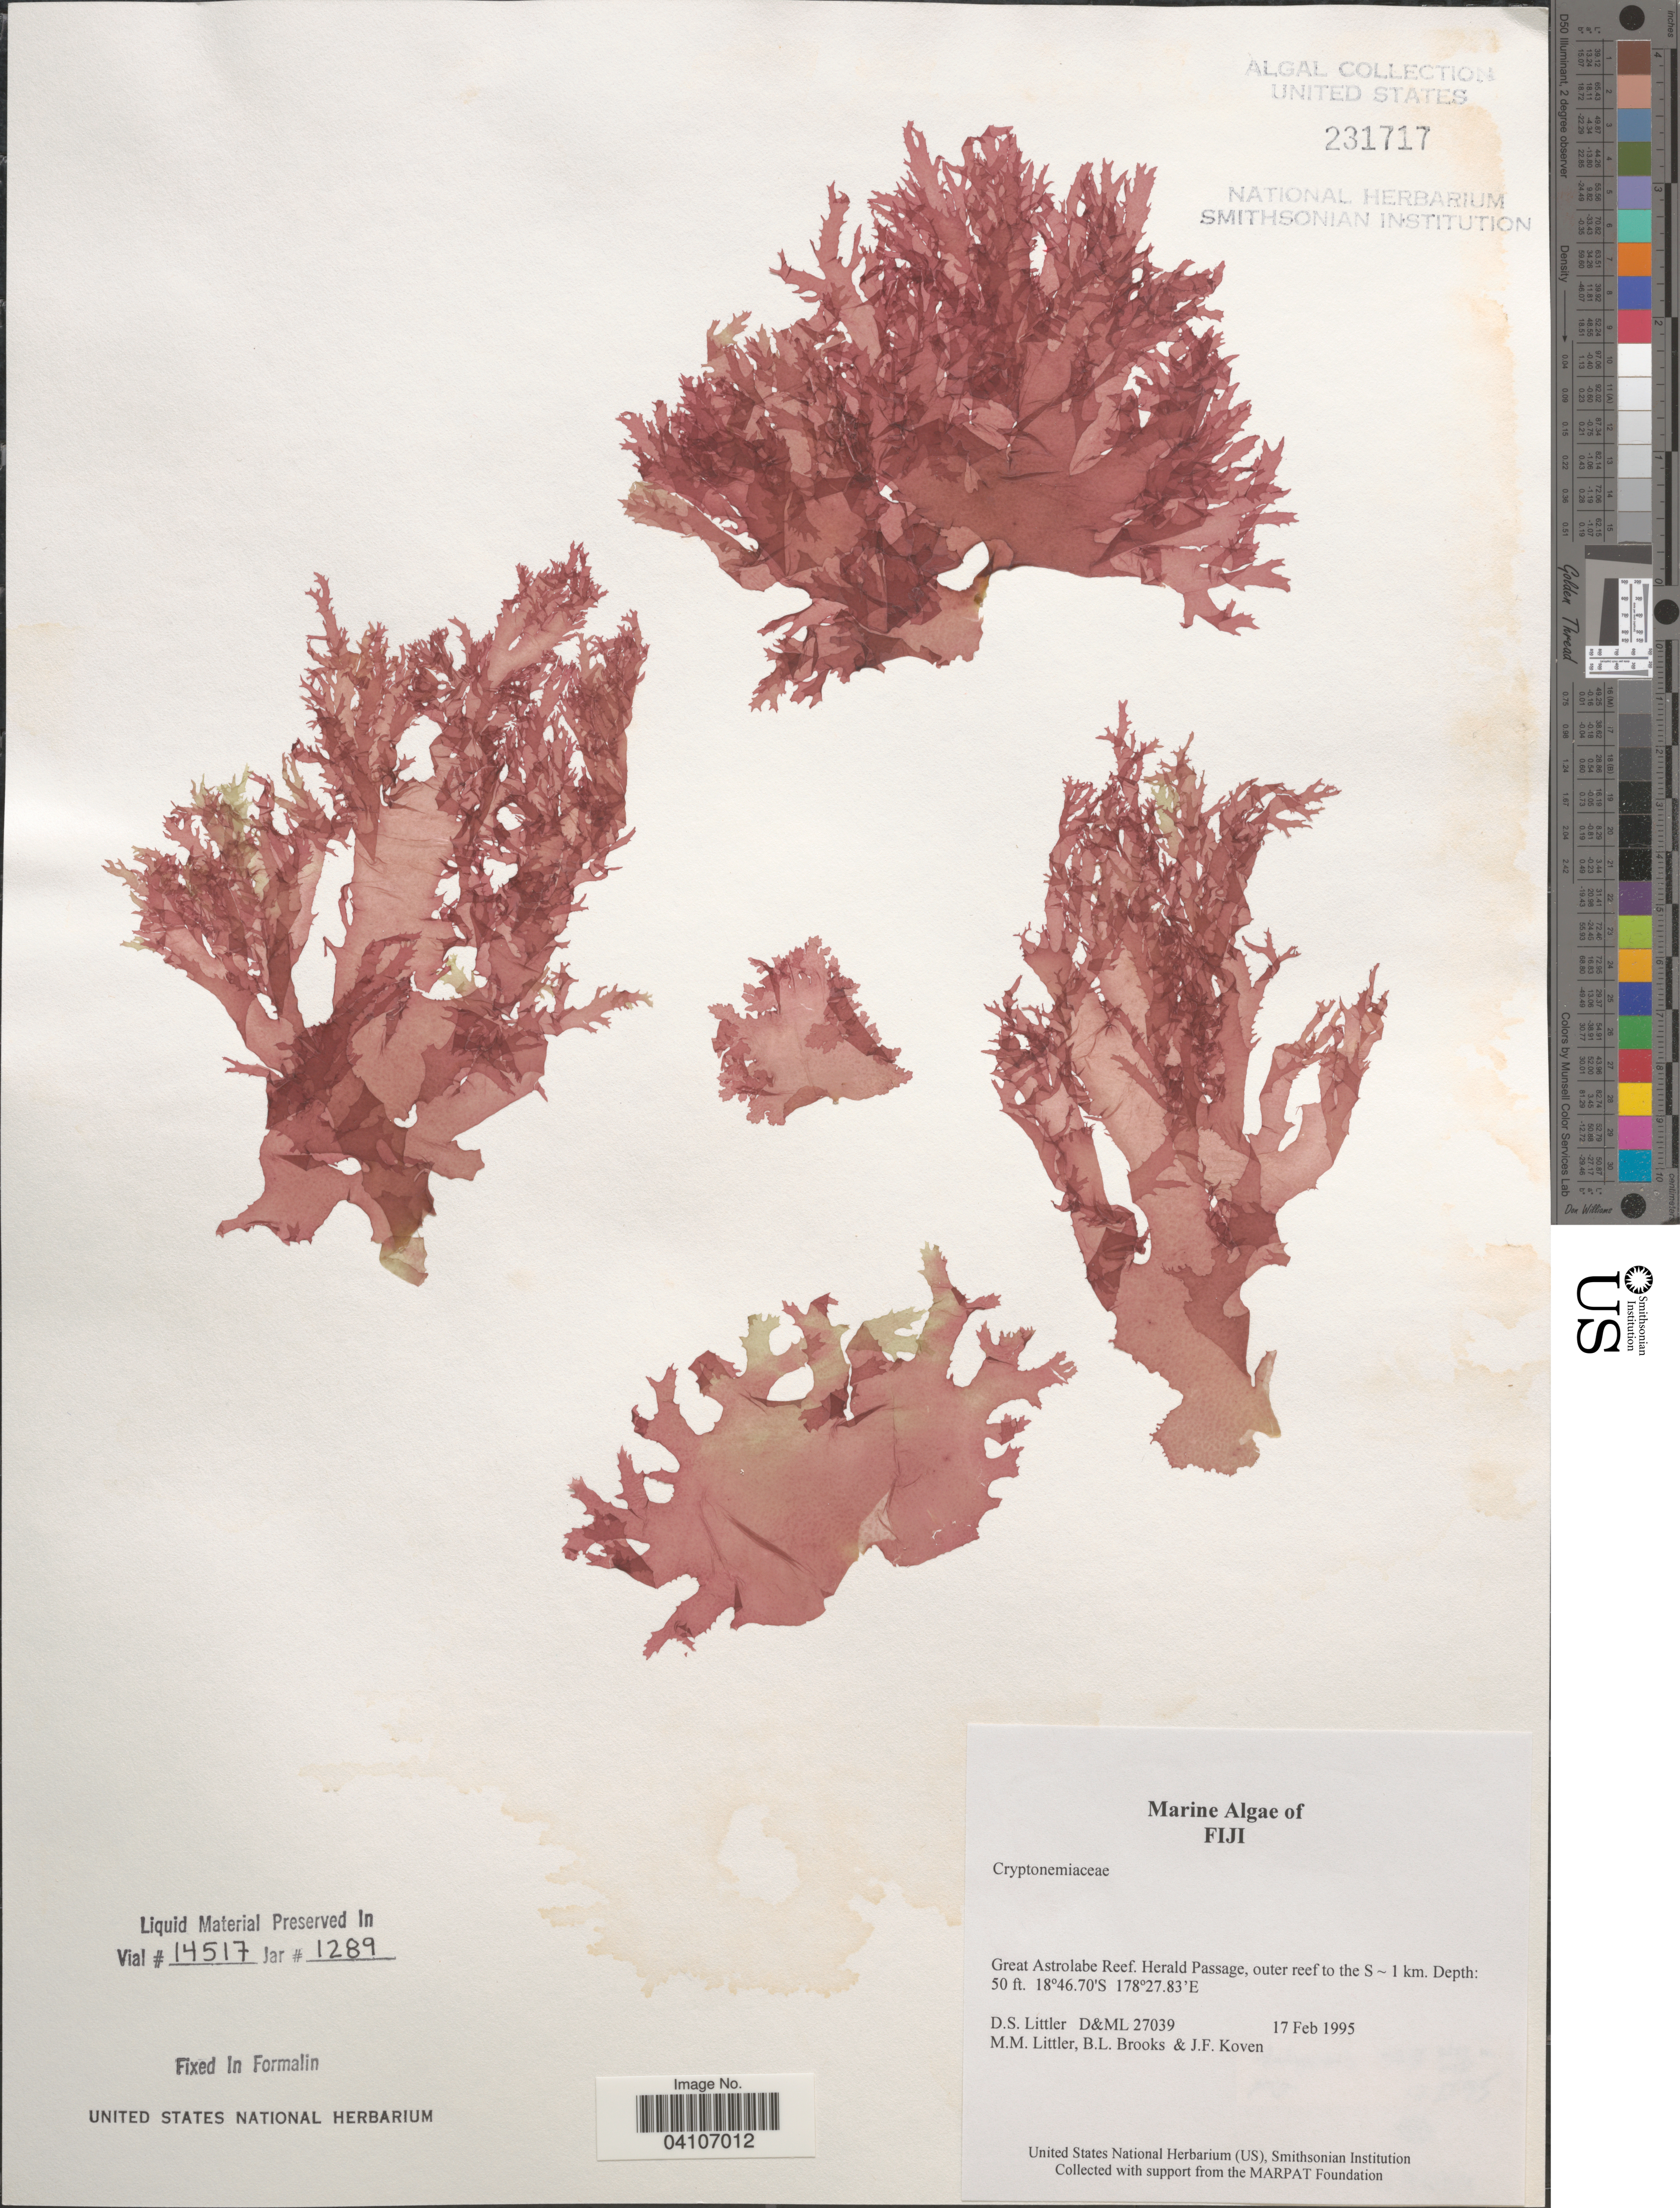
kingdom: Plantae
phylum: Rhodophyta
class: Florideophyceae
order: Cryptonemiales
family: Cryptonemiaceae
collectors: D. S. Littler, B. Brooks & J. Koven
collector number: D&ML27039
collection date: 1995-02-17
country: Fiji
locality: Great Astrolabe Reef. Herald Passage, outer reef to the S ~ 1 km.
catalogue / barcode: US 231717